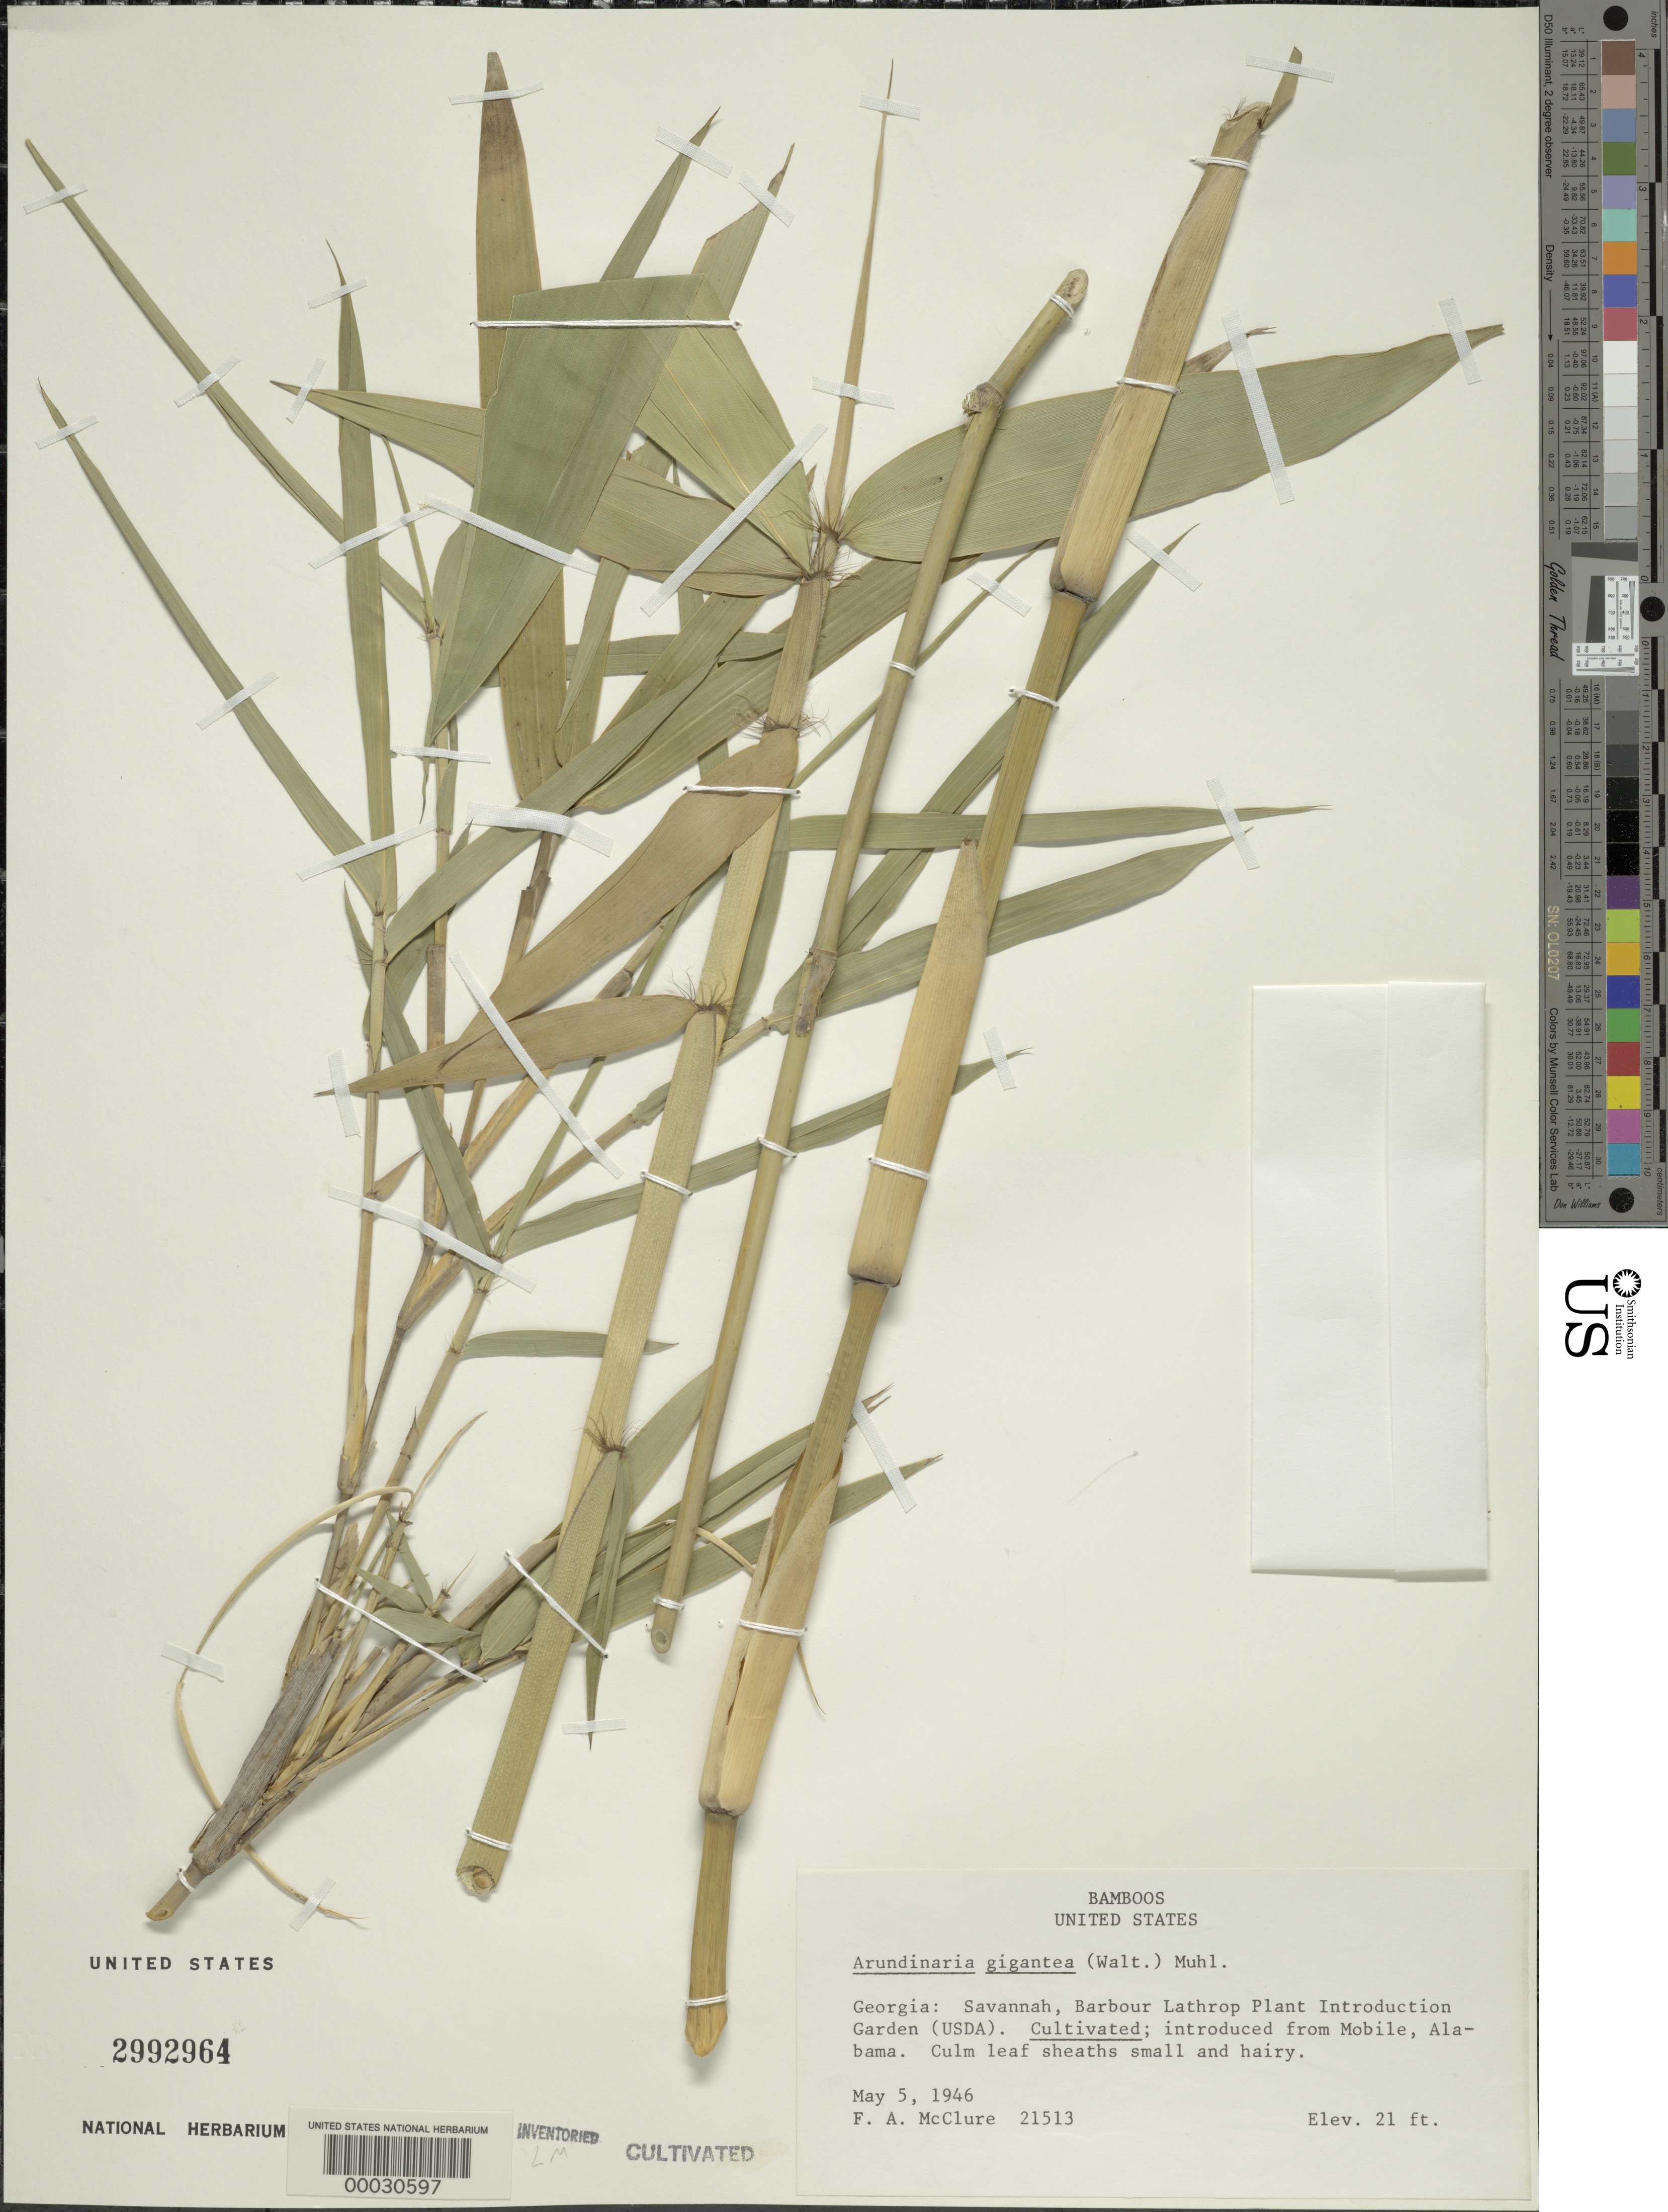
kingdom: Plantae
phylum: Tracheophyta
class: Liliopsida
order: Poales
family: Poaceae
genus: Arundinaria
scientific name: Arundinaria gigantea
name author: (Walter) Muhl.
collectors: F. A. McClure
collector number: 21513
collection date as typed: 05 May 1946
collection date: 1946-05-05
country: United States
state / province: Georgia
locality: Barbour lathrop plant introduction garden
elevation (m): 6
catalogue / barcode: US 2992964